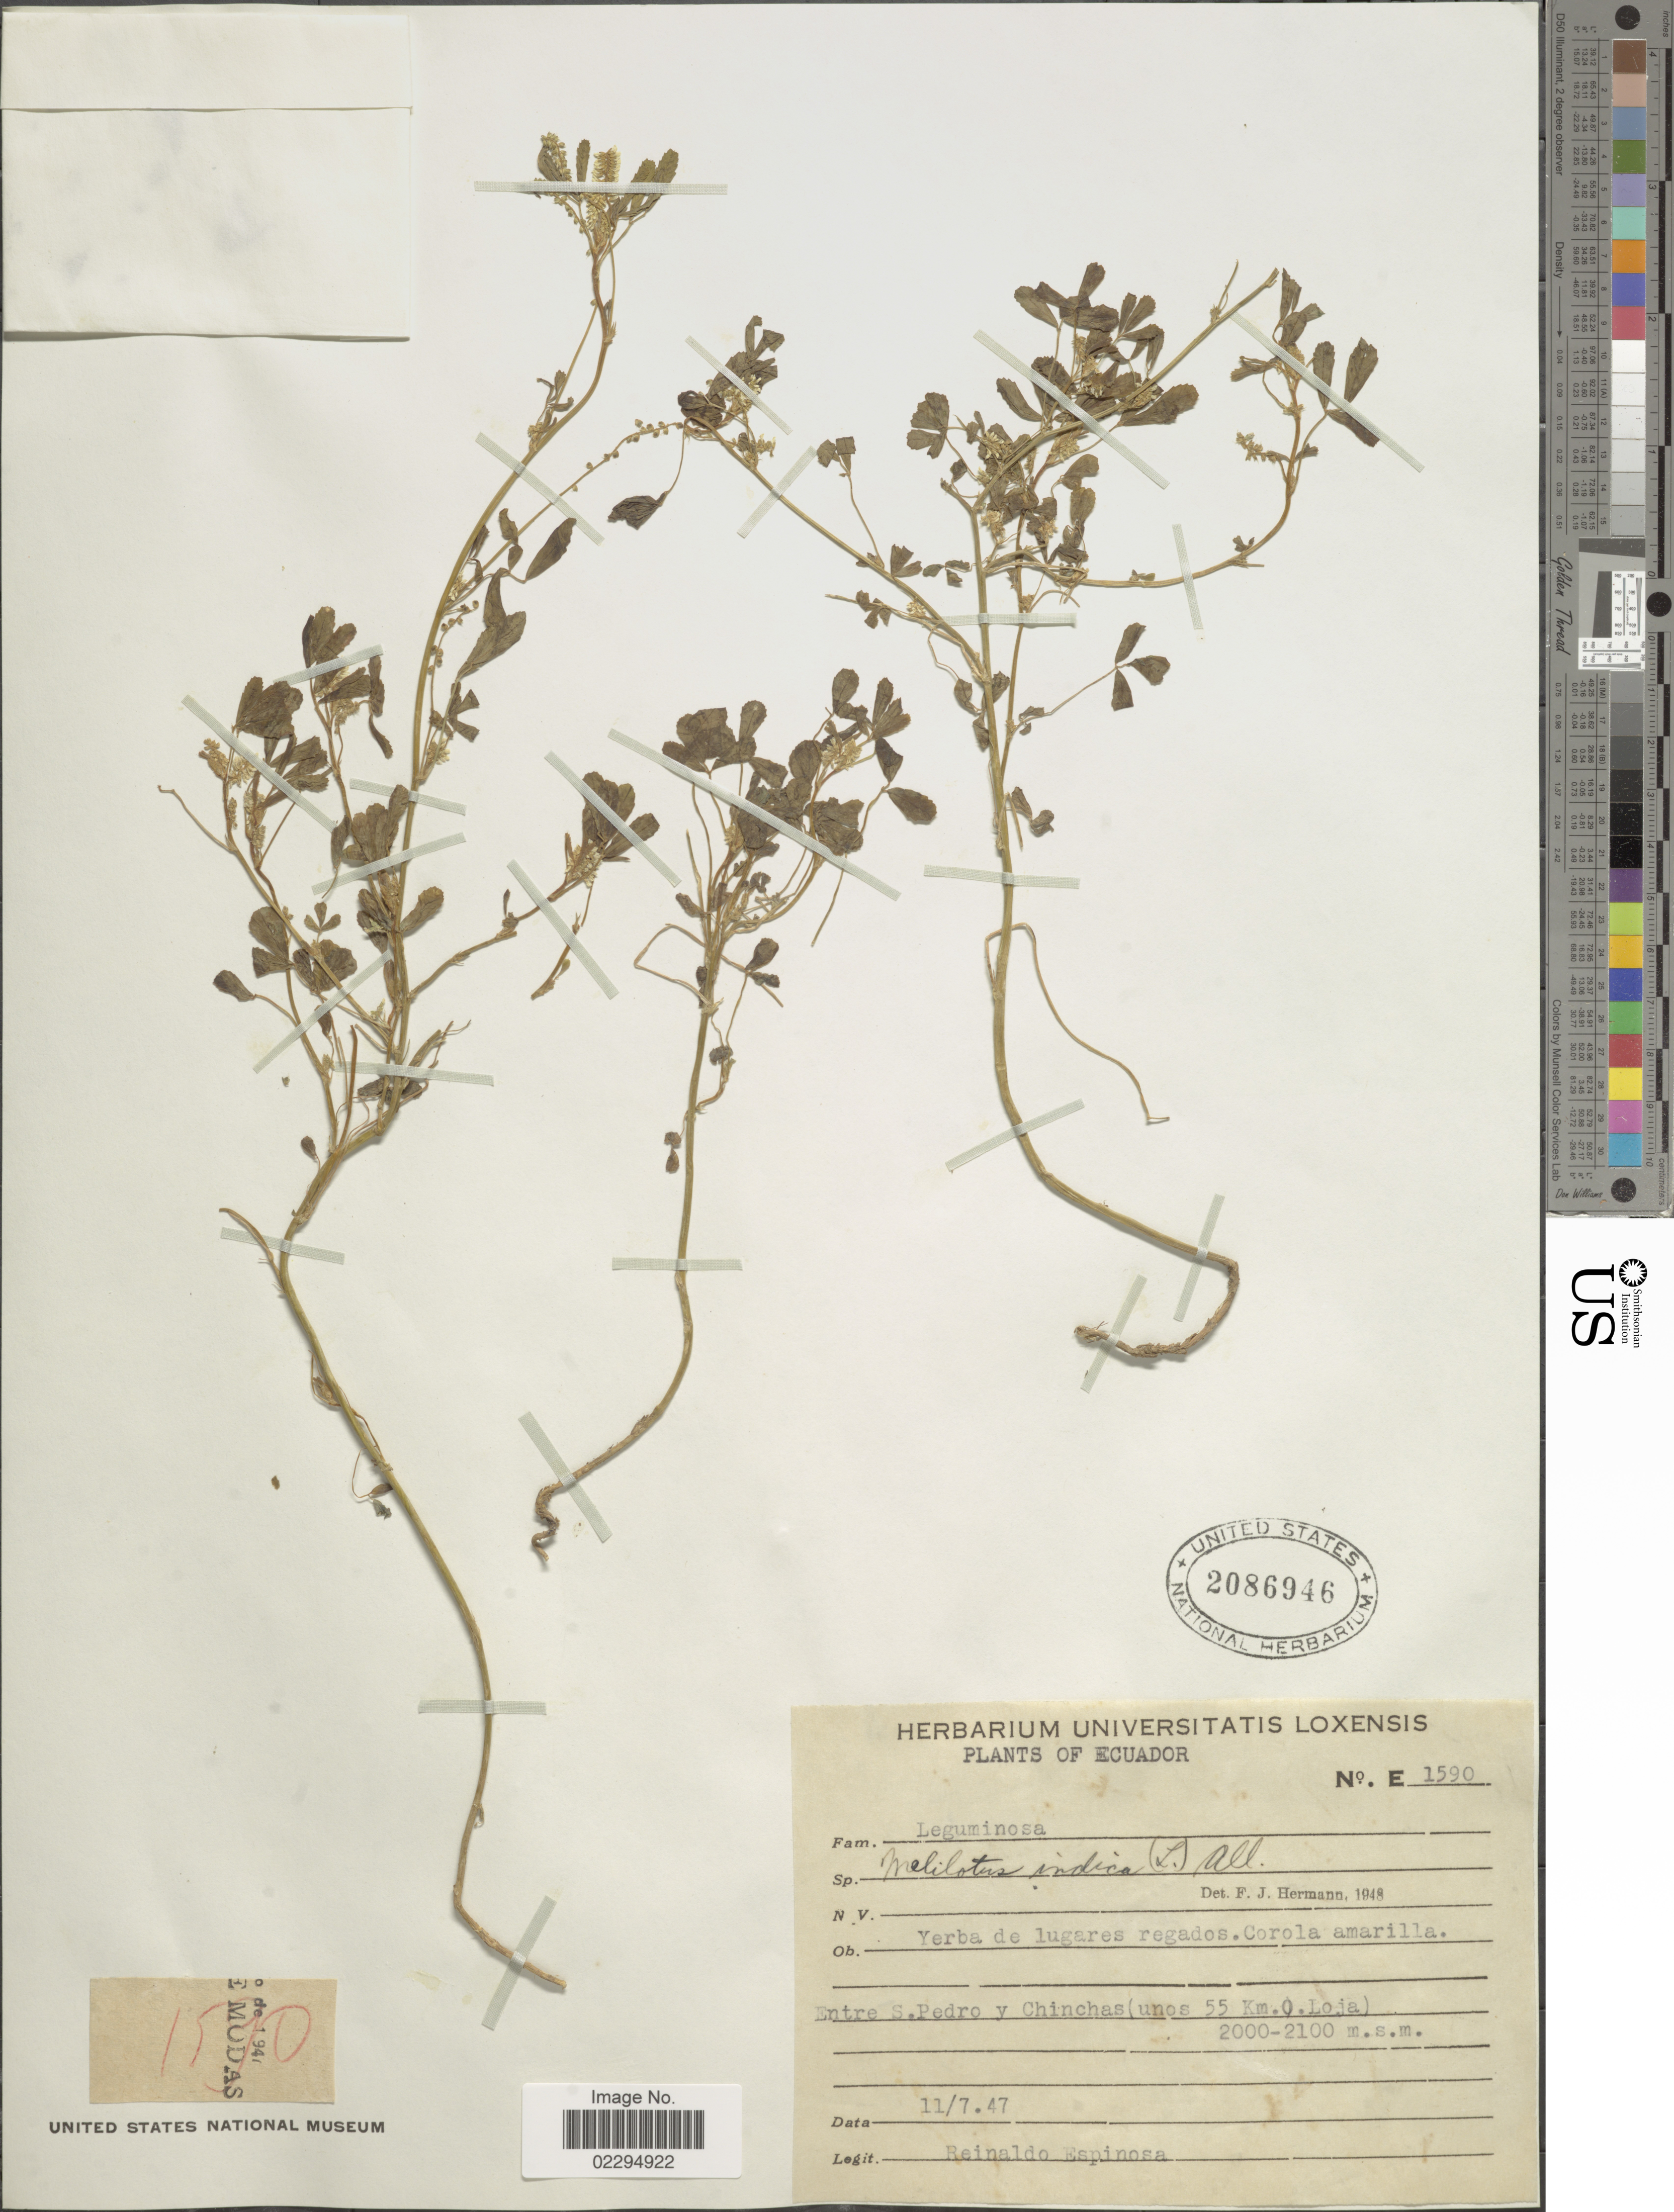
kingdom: Plantae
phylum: Tracheophyta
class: Magnoliopsida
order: Fabales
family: Fabaceae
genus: Melilotus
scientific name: Melilotus indicus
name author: (L.) All.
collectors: R. Espinosa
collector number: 1950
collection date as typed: Transcribed d/m/y: 11/7/47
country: Ecuador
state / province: Loja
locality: Entre s. Pedro y Chinchas (unos 55 Km O Loja)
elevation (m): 2000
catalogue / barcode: US 2086946